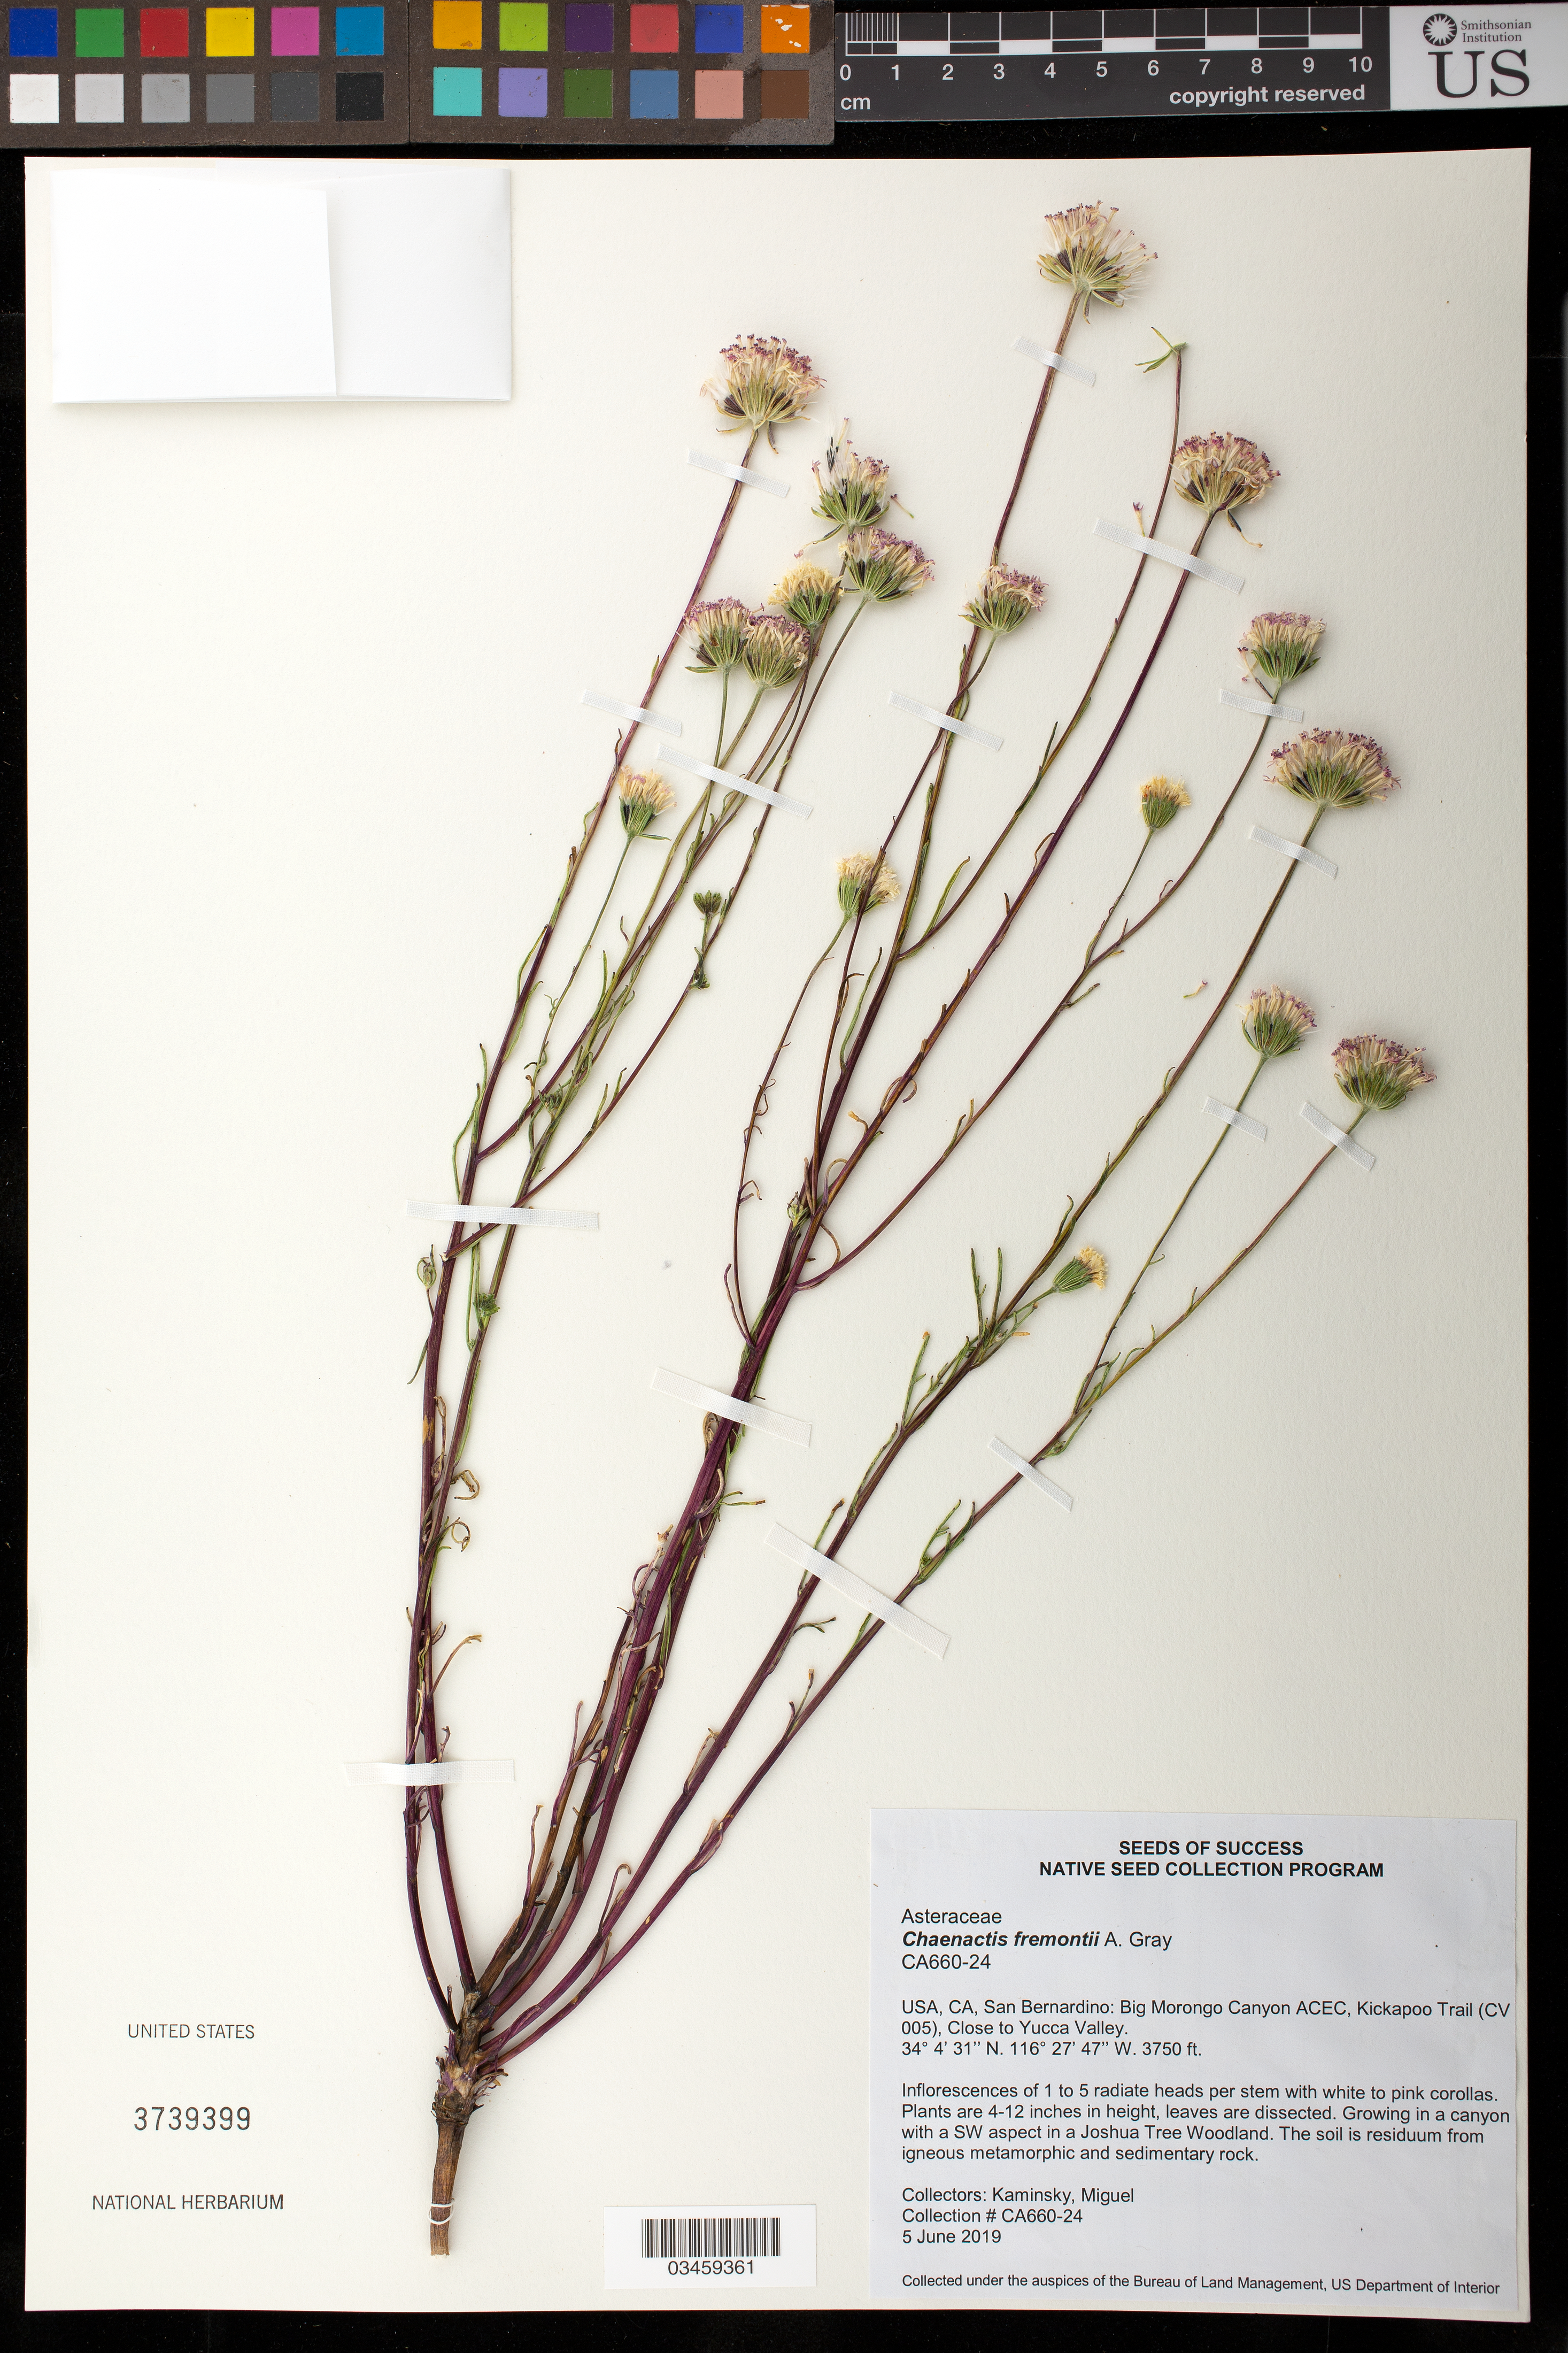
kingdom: Plantae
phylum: Tracheophyta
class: Magnoliopsida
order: Asterales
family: Asteraceae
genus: Chaenactis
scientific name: Chaenactis fremontii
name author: A. Gray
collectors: M. Kaminsky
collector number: CA660-24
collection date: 2019-06-05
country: United States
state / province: California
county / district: San Bernardino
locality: Big Morongo Canyon ACEC, Kickapoo Trail, close to Yucca Valley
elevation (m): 1143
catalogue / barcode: US 3739399